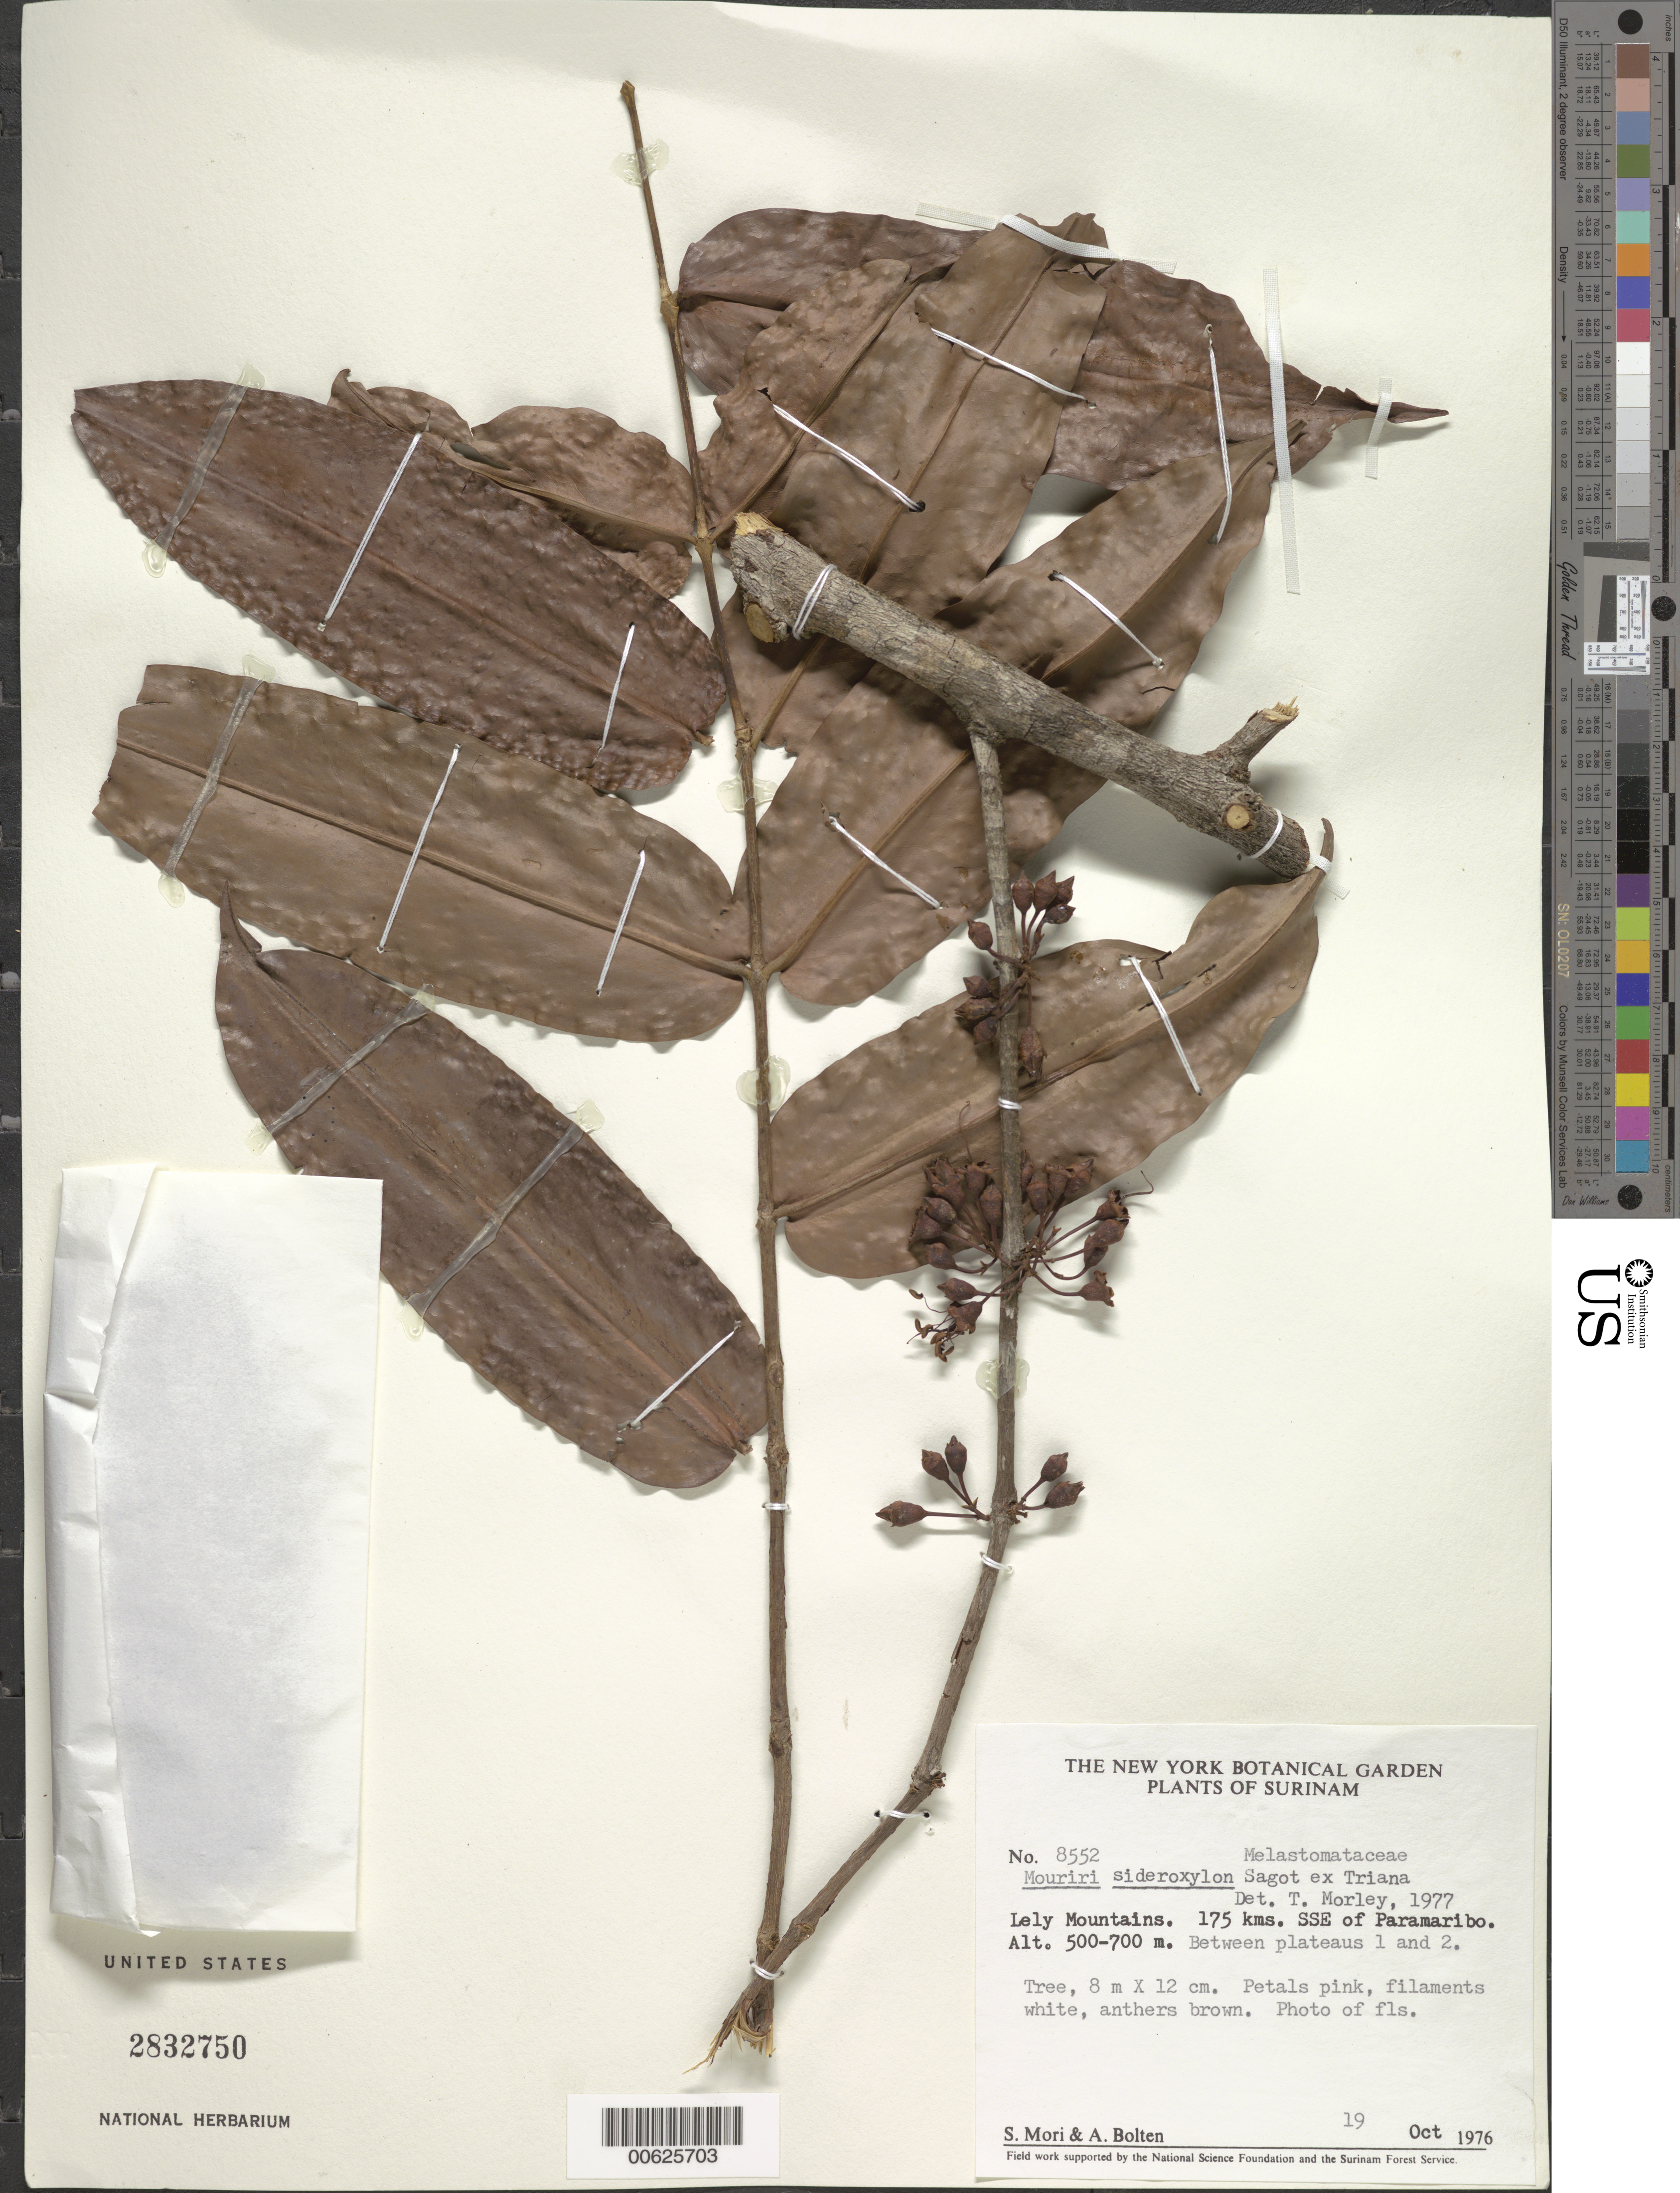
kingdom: Plantae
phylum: Tracheophyta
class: Magnoliopsida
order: Myrtales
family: Melastomataceae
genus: Mouriri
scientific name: Mouriri sideroxylon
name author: Sagot ex Triana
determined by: Morley, T.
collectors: S. Mori & A. Bolten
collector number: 8552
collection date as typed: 19-Oct-76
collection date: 1976-10-19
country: Suriname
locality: Lely Mts., 175 km SSE of Paramaribo, western edge of plateau 2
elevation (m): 500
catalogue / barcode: US 2832750